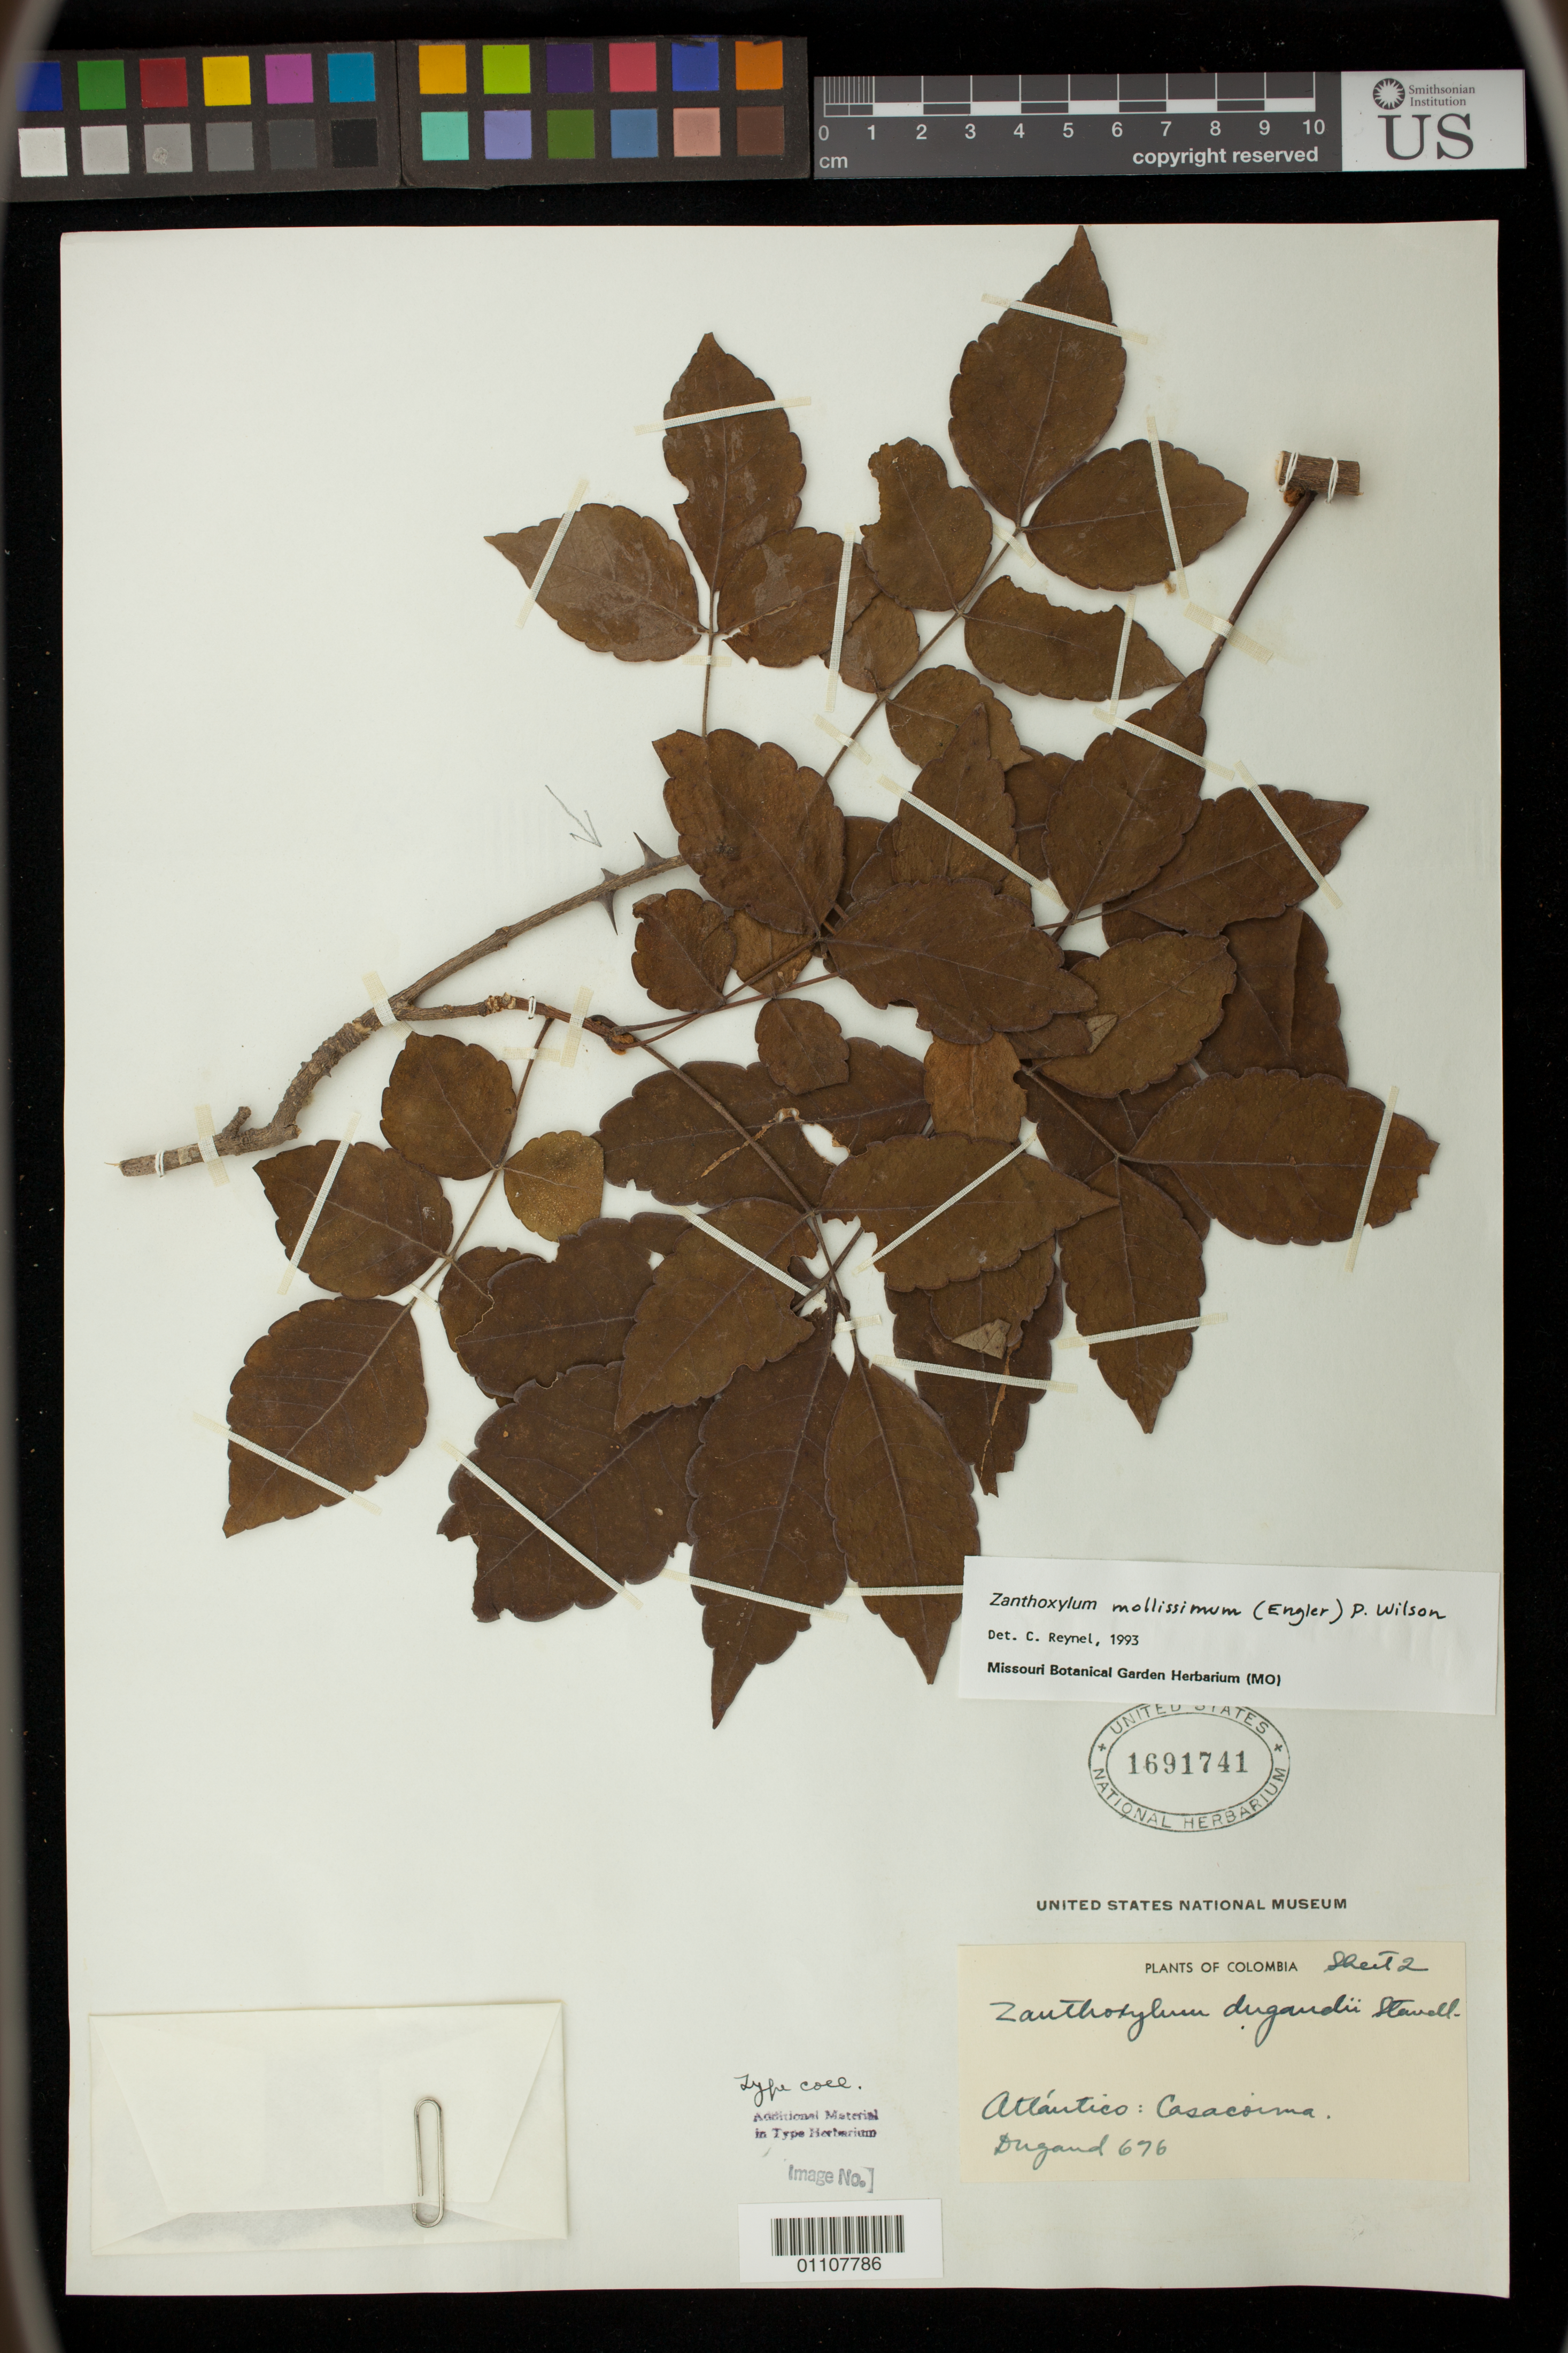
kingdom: Plantae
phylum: Tracheophyta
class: Magnoliopsida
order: Sapindales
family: Rutaceae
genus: Zanthoxylum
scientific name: Zanthoxylum dugandii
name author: Standl.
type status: Isotype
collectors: Dugand, --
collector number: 676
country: Colombia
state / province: Atlántico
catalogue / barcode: US 1691741